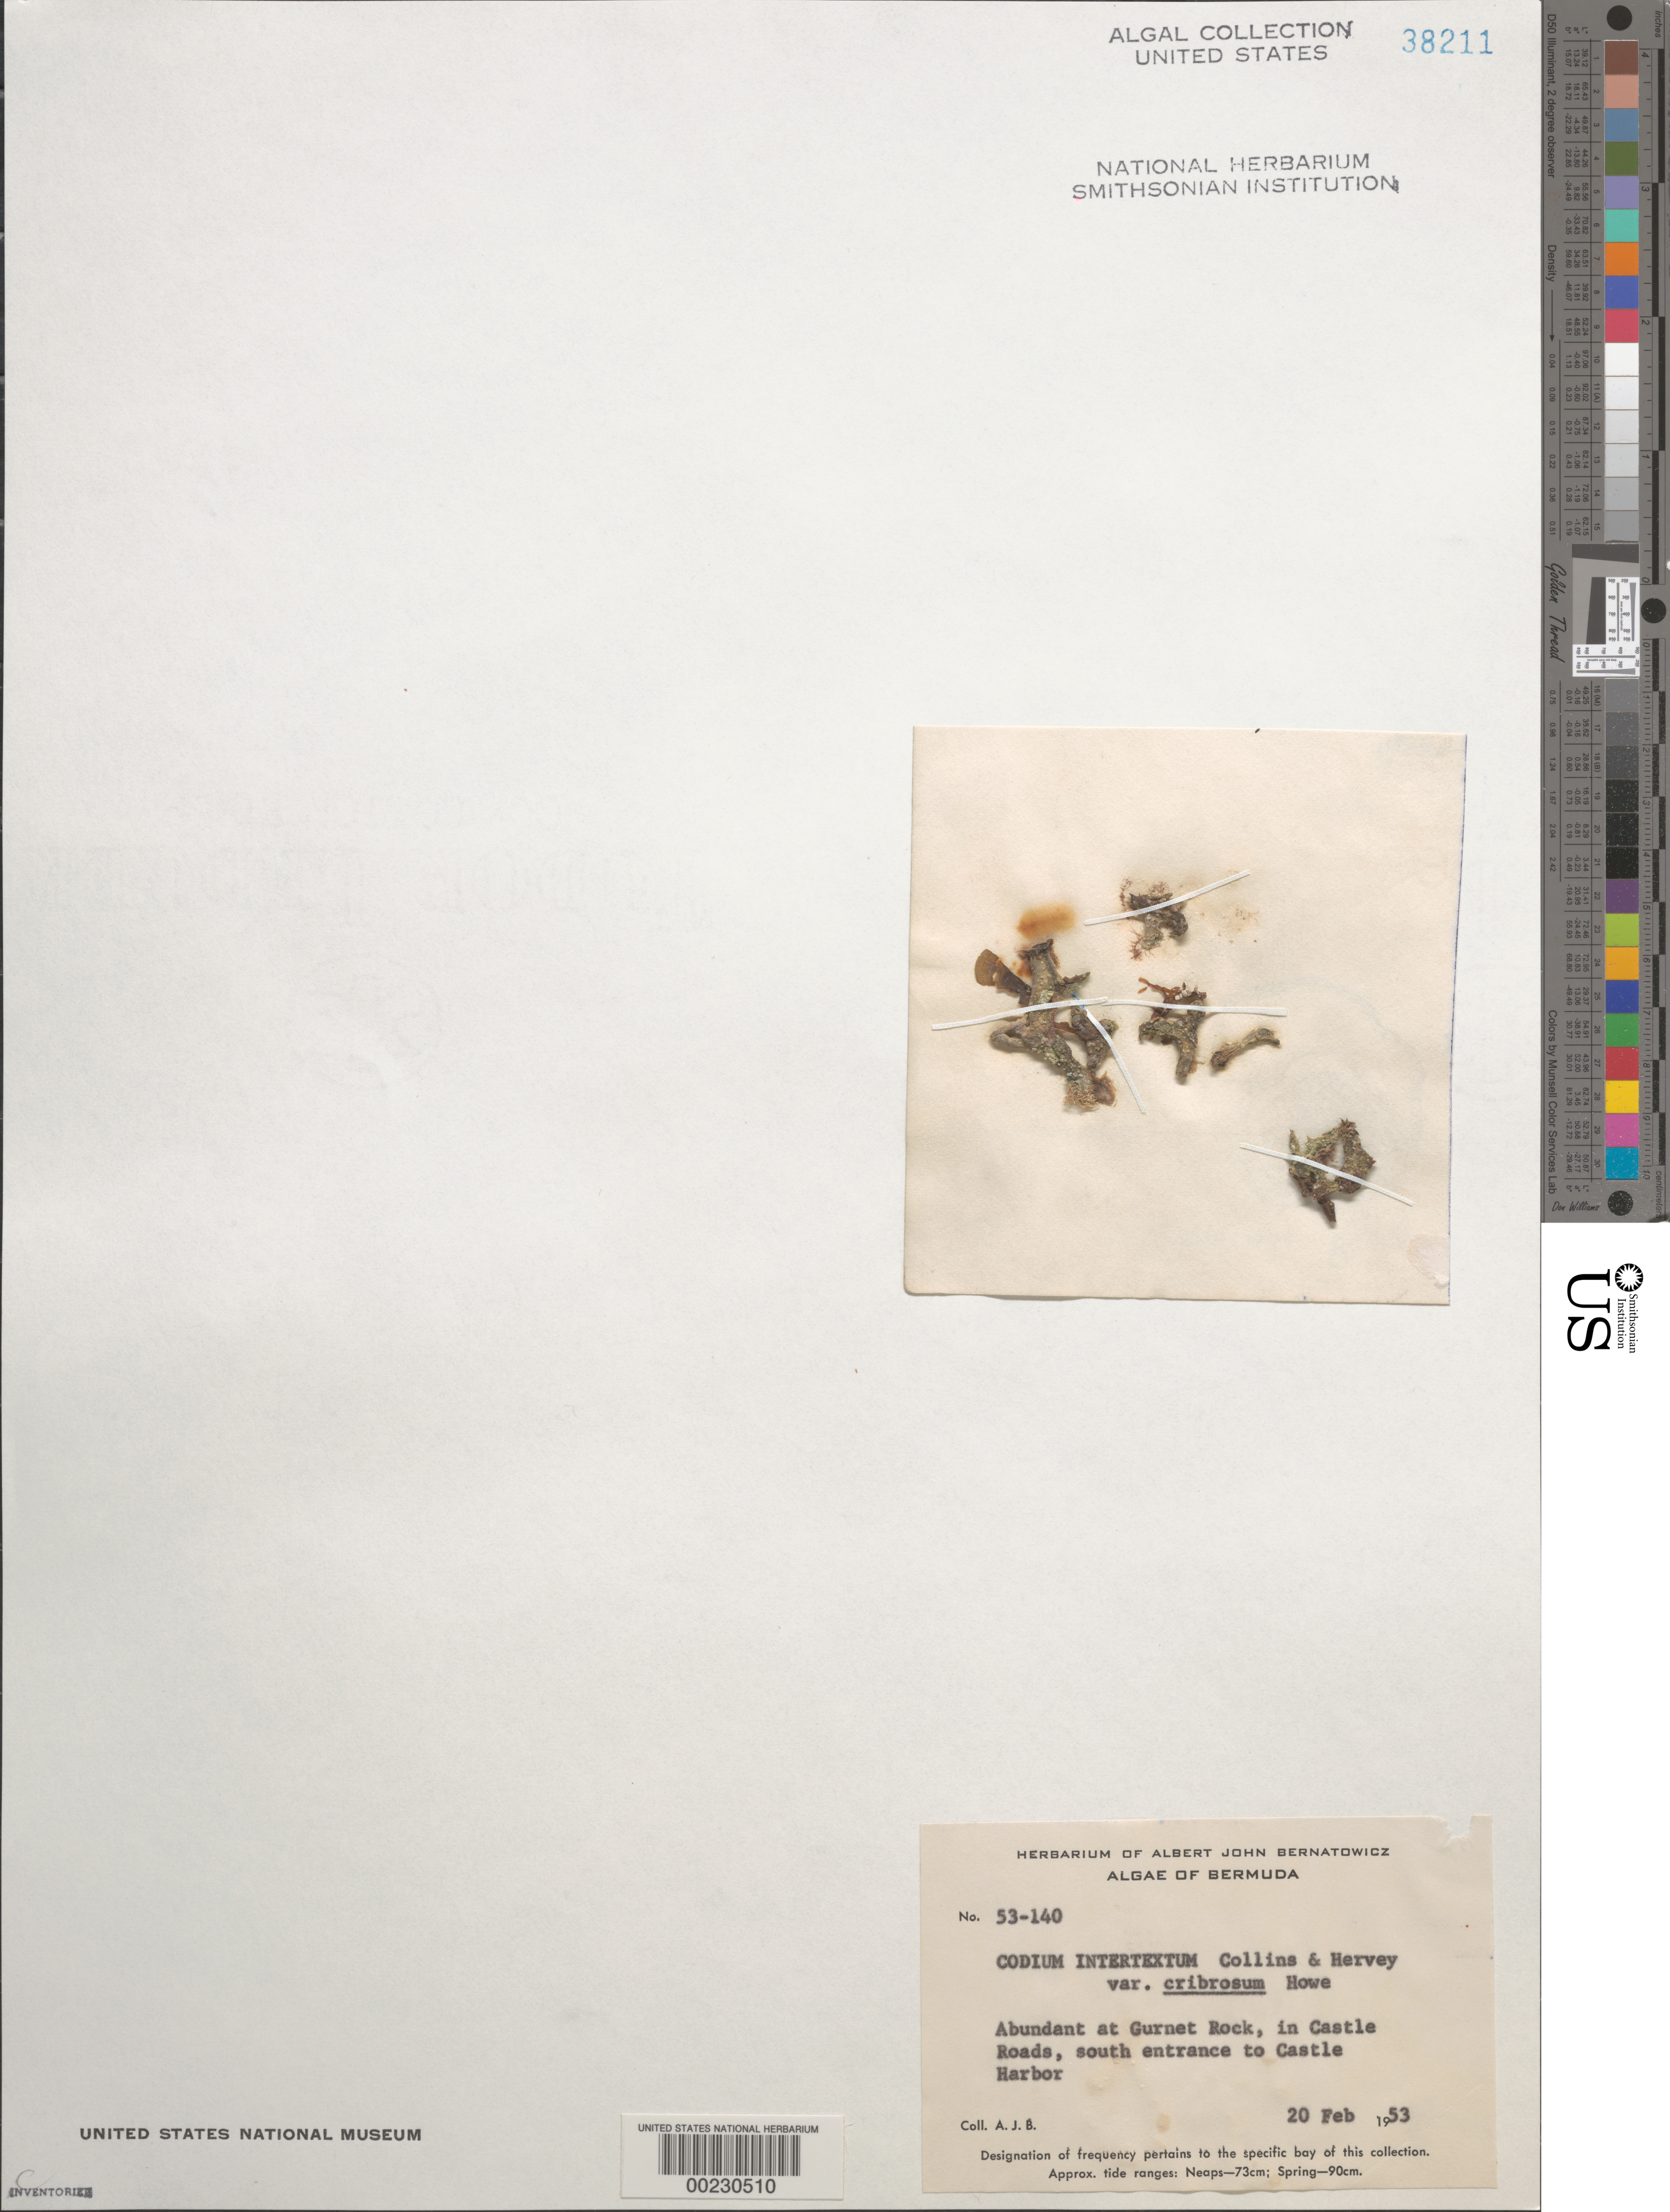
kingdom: Plantae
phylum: Chlorophyta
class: Ulvophyceae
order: Bryopsidales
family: Codiaceae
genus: Codium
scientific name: Codium intertextum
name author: Collins & Herv.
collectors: A. Bernatowicz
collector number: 53-140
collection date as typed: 20 Feb 1953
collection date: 1953-02-20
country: Bermuda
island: Bermuda Island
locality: Garnet Rock, Castle Roads, south of Castle Harbor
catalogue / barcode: US 38211